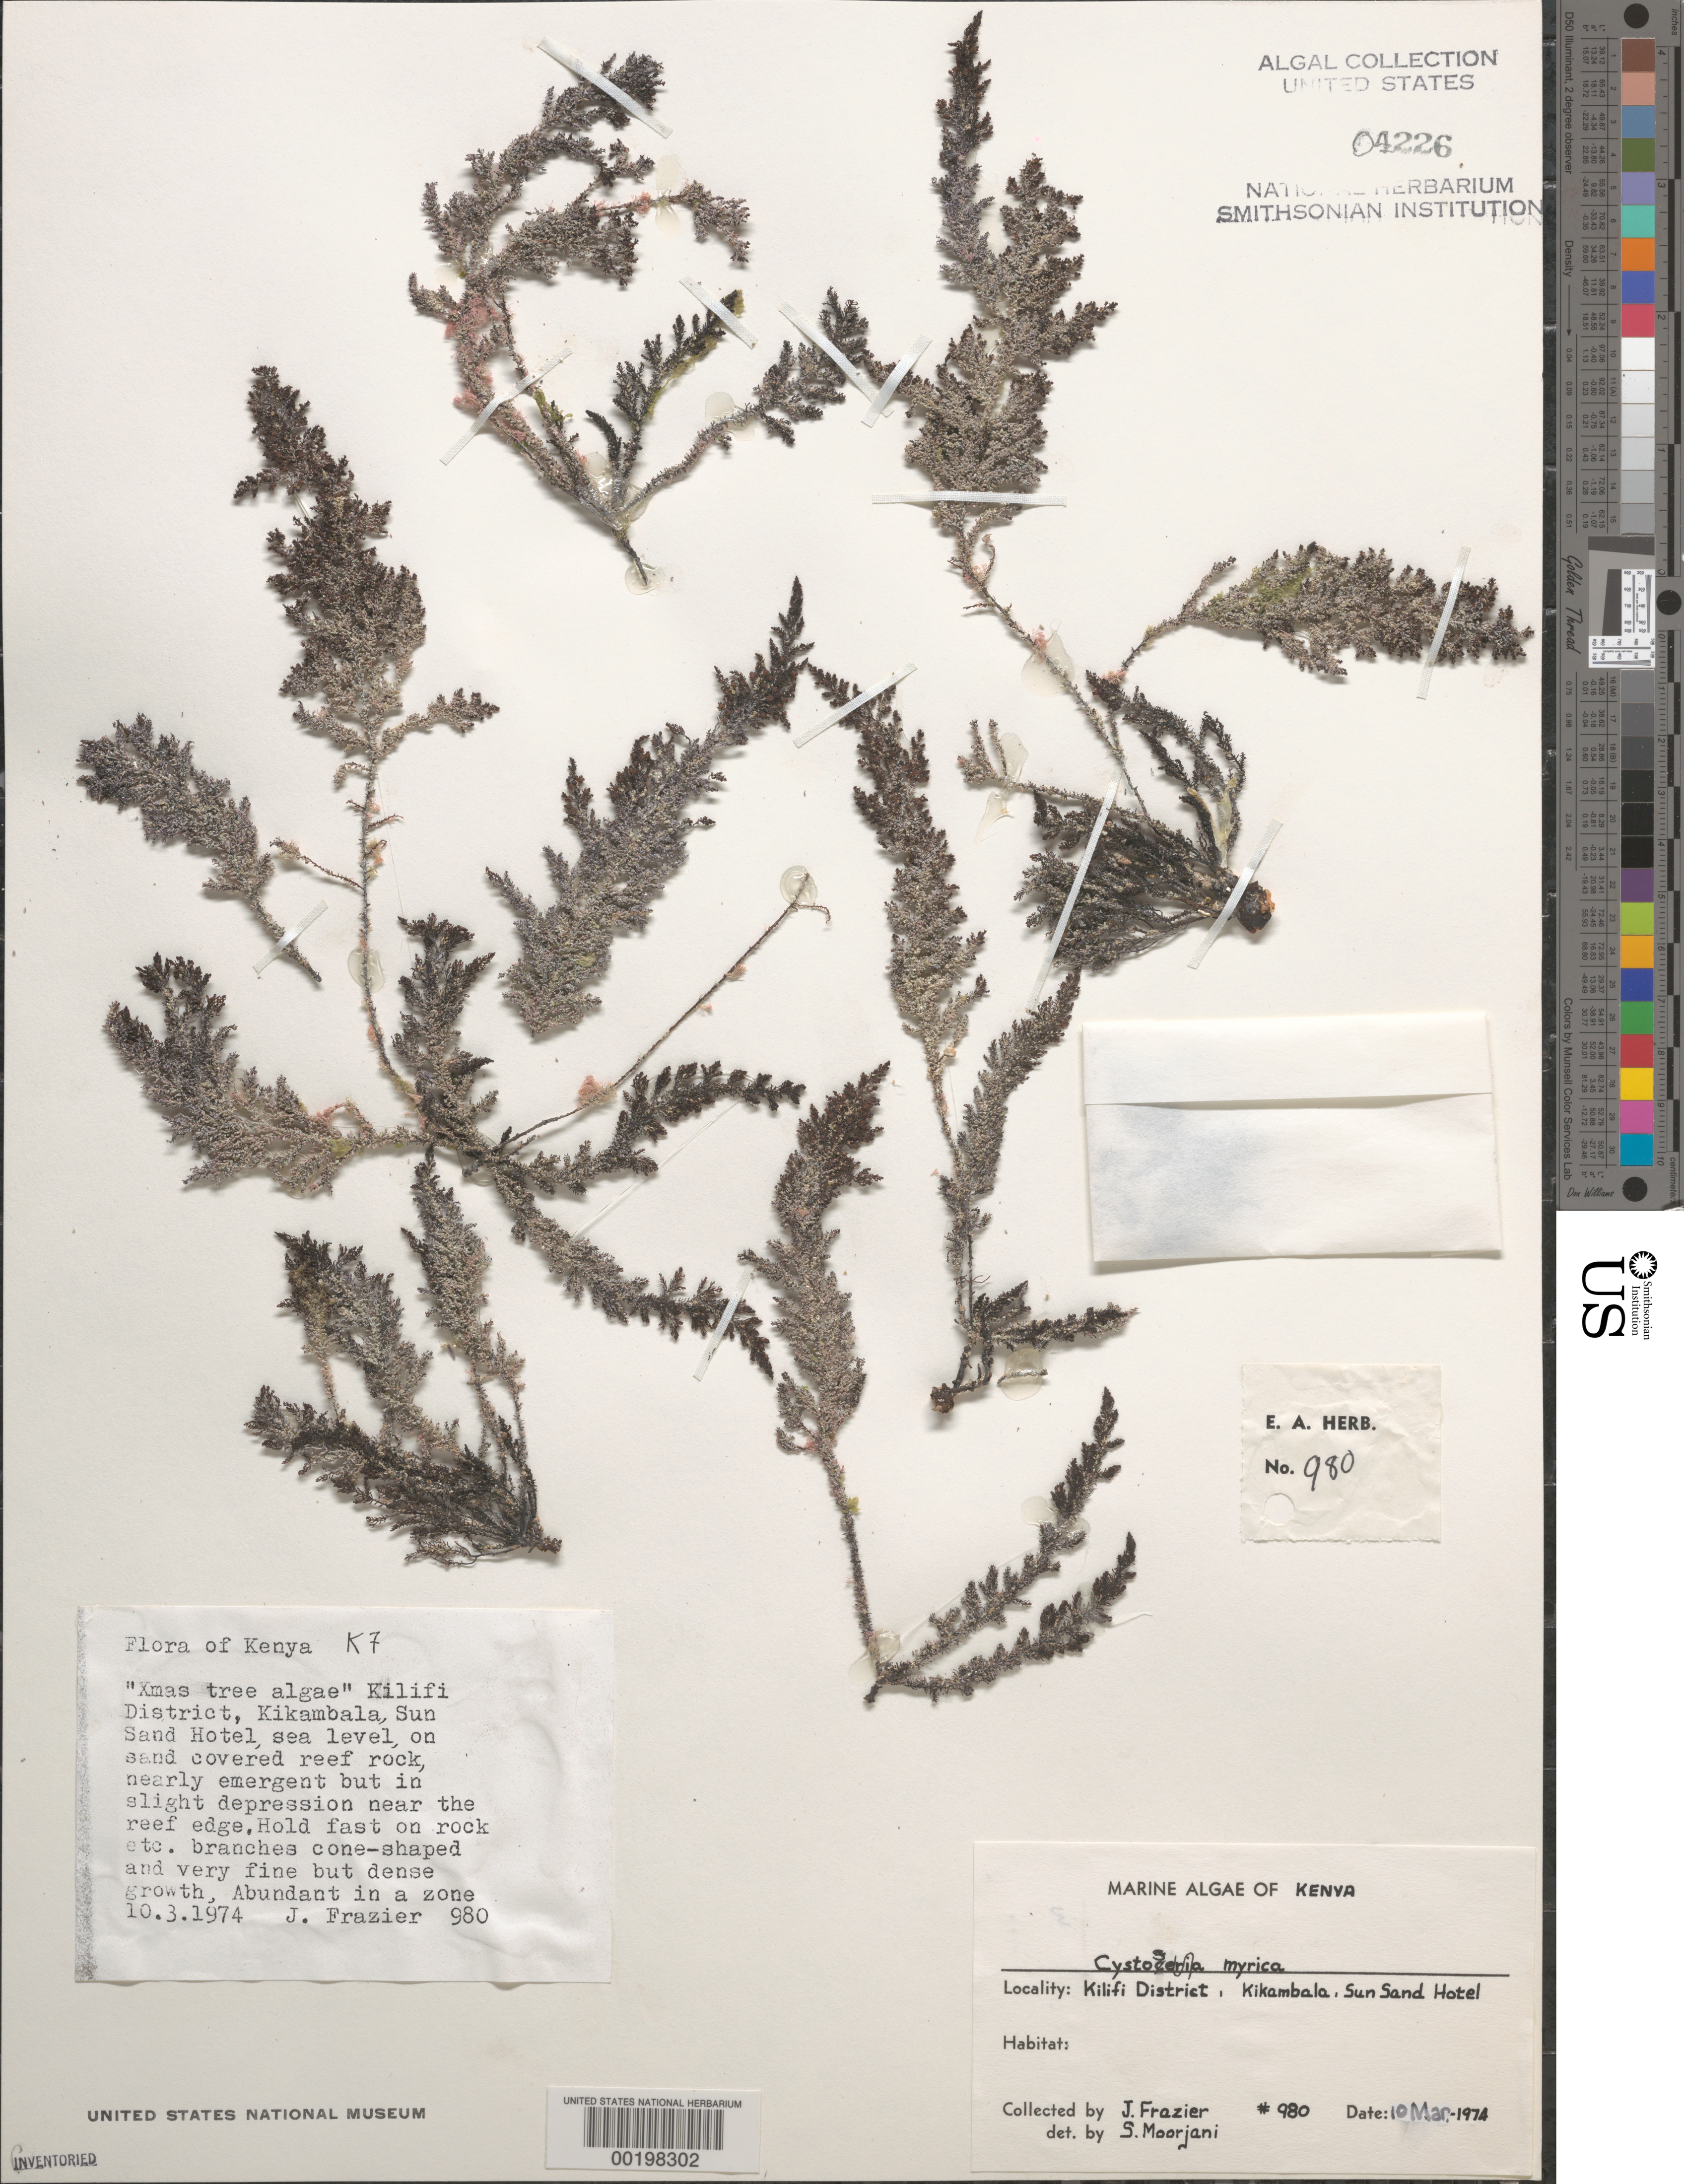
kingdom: Chromista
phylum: Ochrophyta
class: Phaeophyceae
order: Fucales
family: Sargassaceae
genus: Cystoseira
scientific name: Cystoseira myrica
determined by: Moorjani, S.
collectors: J. Frazier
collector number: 980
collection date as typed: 10 Mar 1974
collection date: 1974-03-10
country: Kenya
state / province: Kilifi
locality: Kikambala Sun Sand Hotel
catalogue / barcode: US 4226